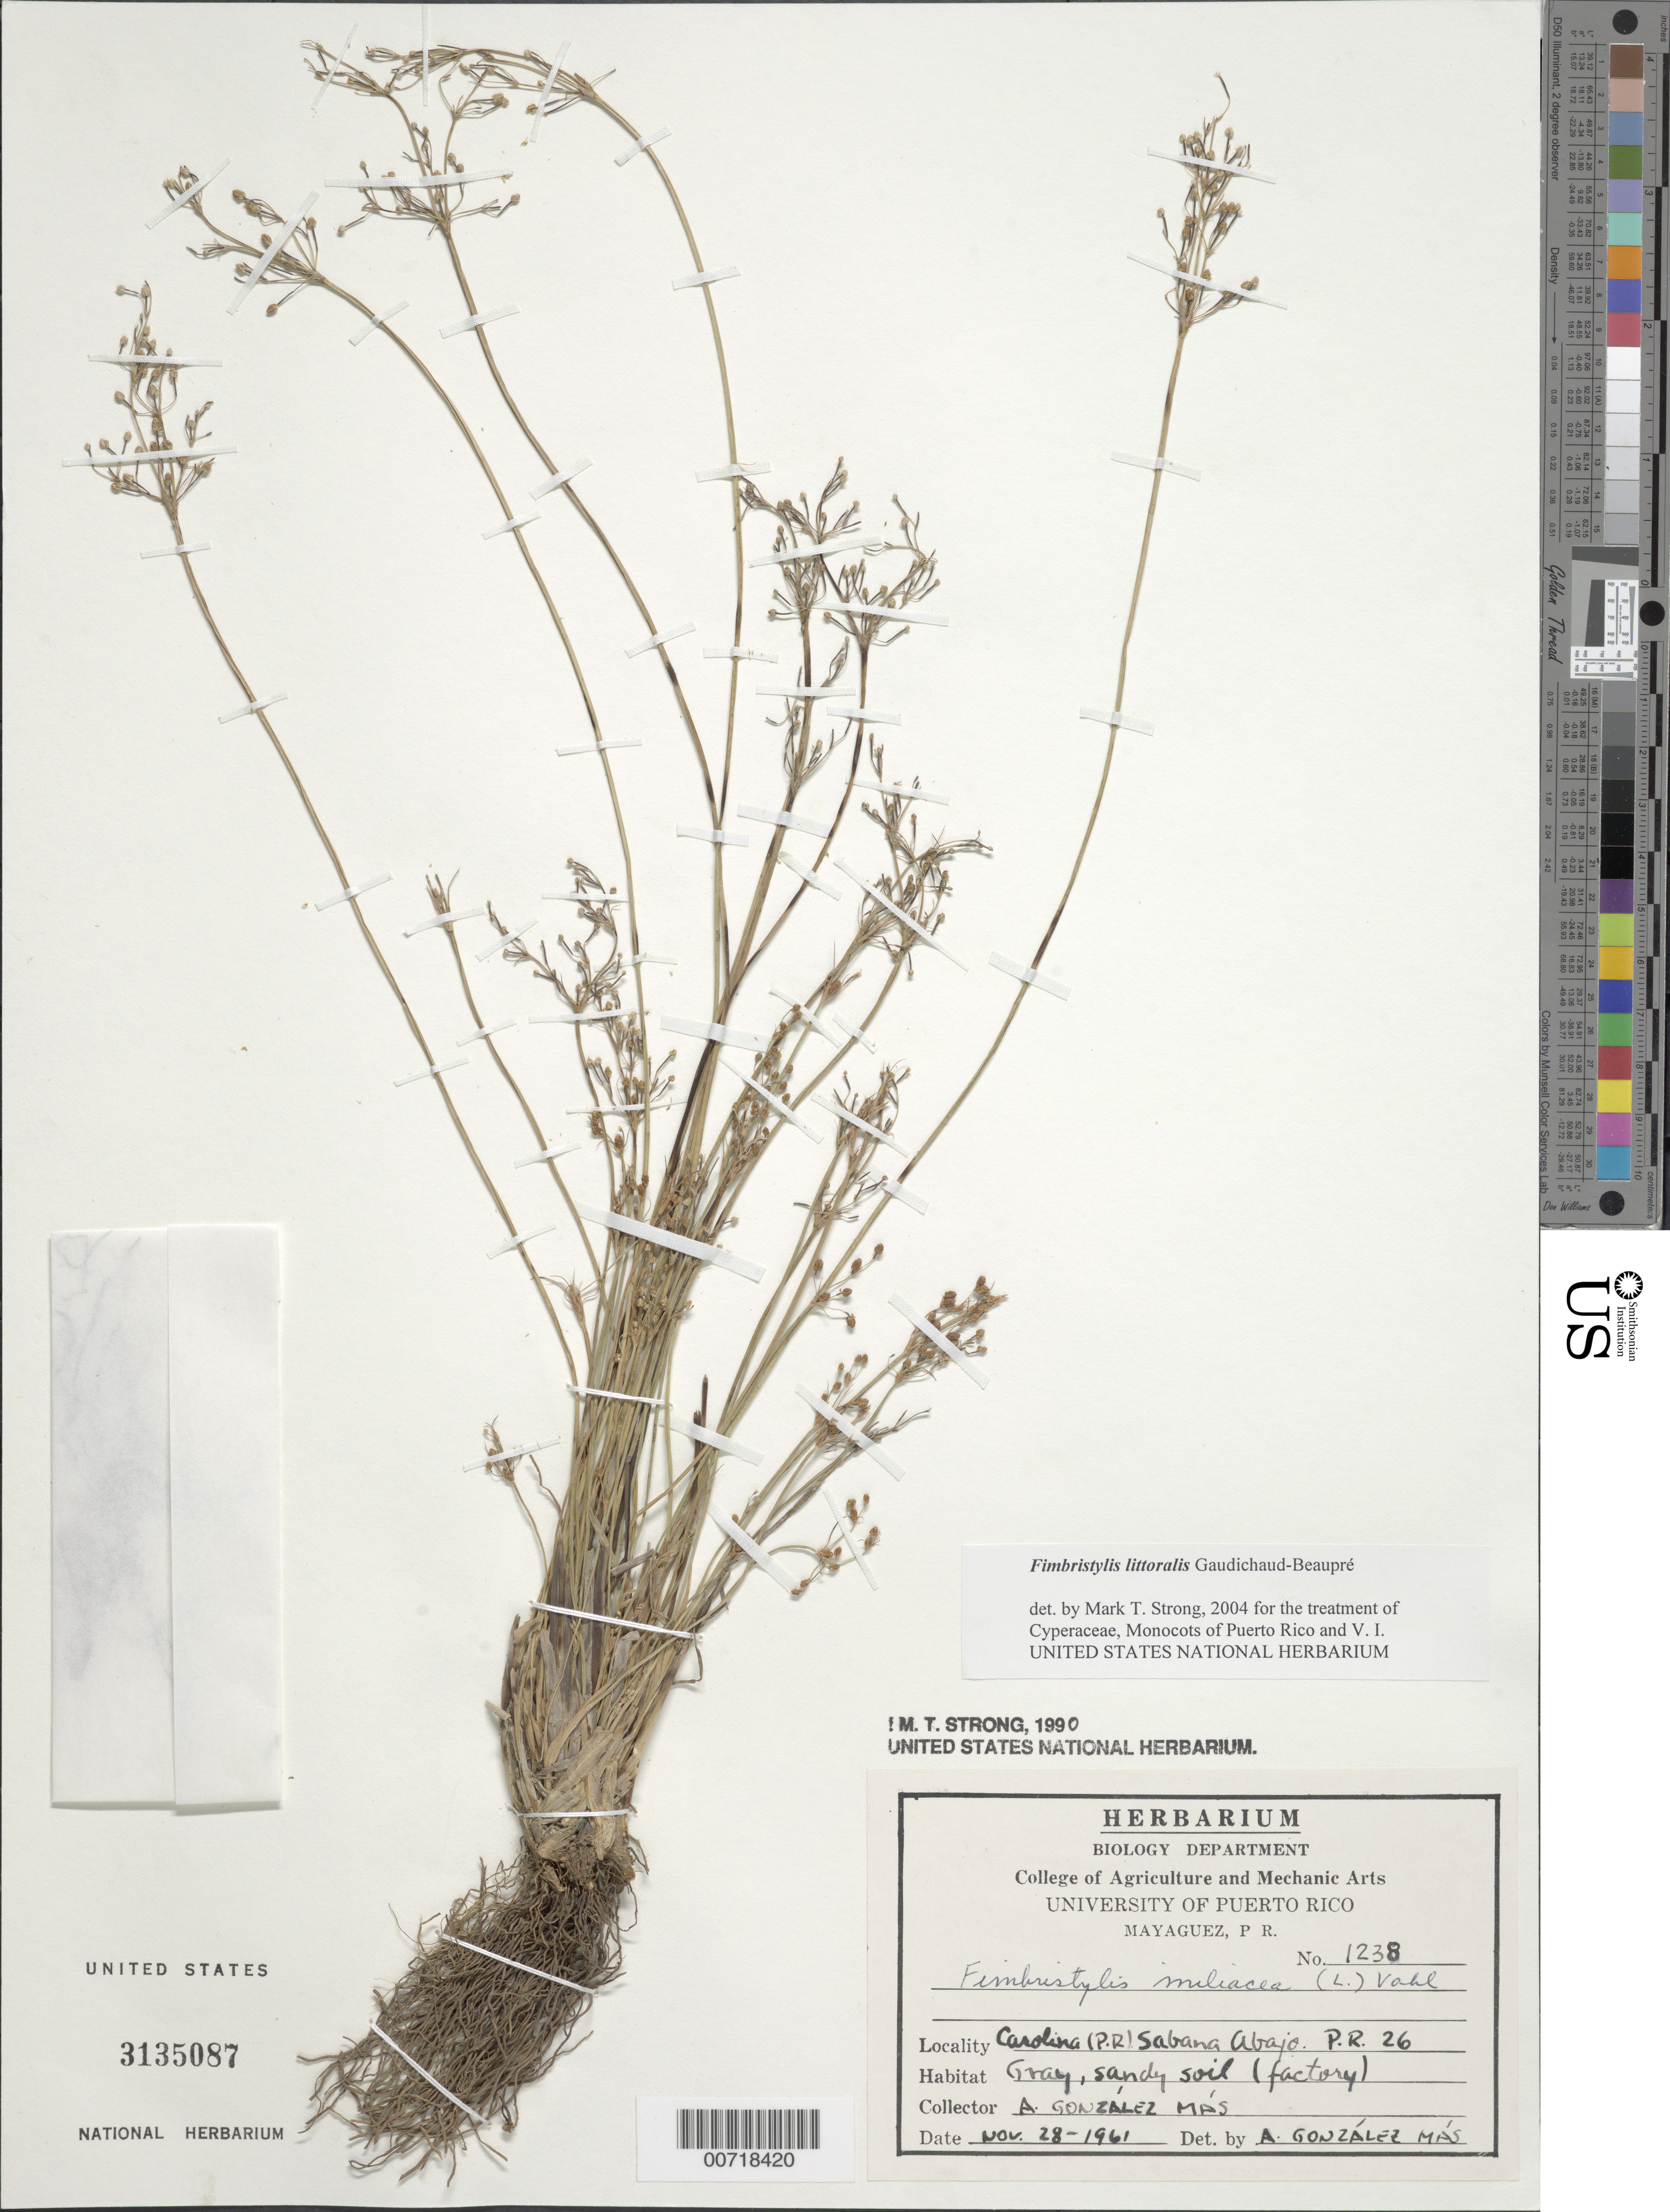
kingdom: Plantae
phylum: Tracheophyta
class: Liliopsida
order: Poales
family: Cyperaceae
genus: Fimbristylis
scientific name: Fimbristylis littoralis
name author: Gaudich.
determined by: Strong, M. T., (US), Smithsonian Institution - National Museum of Natural History (UNITED STATES)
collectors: A. González Más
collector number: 1238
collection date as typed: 28 Nov 1961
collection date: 1961-11-28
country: Puerto Rico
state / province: Carolina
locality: Carolina: Sabana Abajo, P.R. 26.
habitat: Gray, sandy soil.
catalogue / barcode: US 3135087